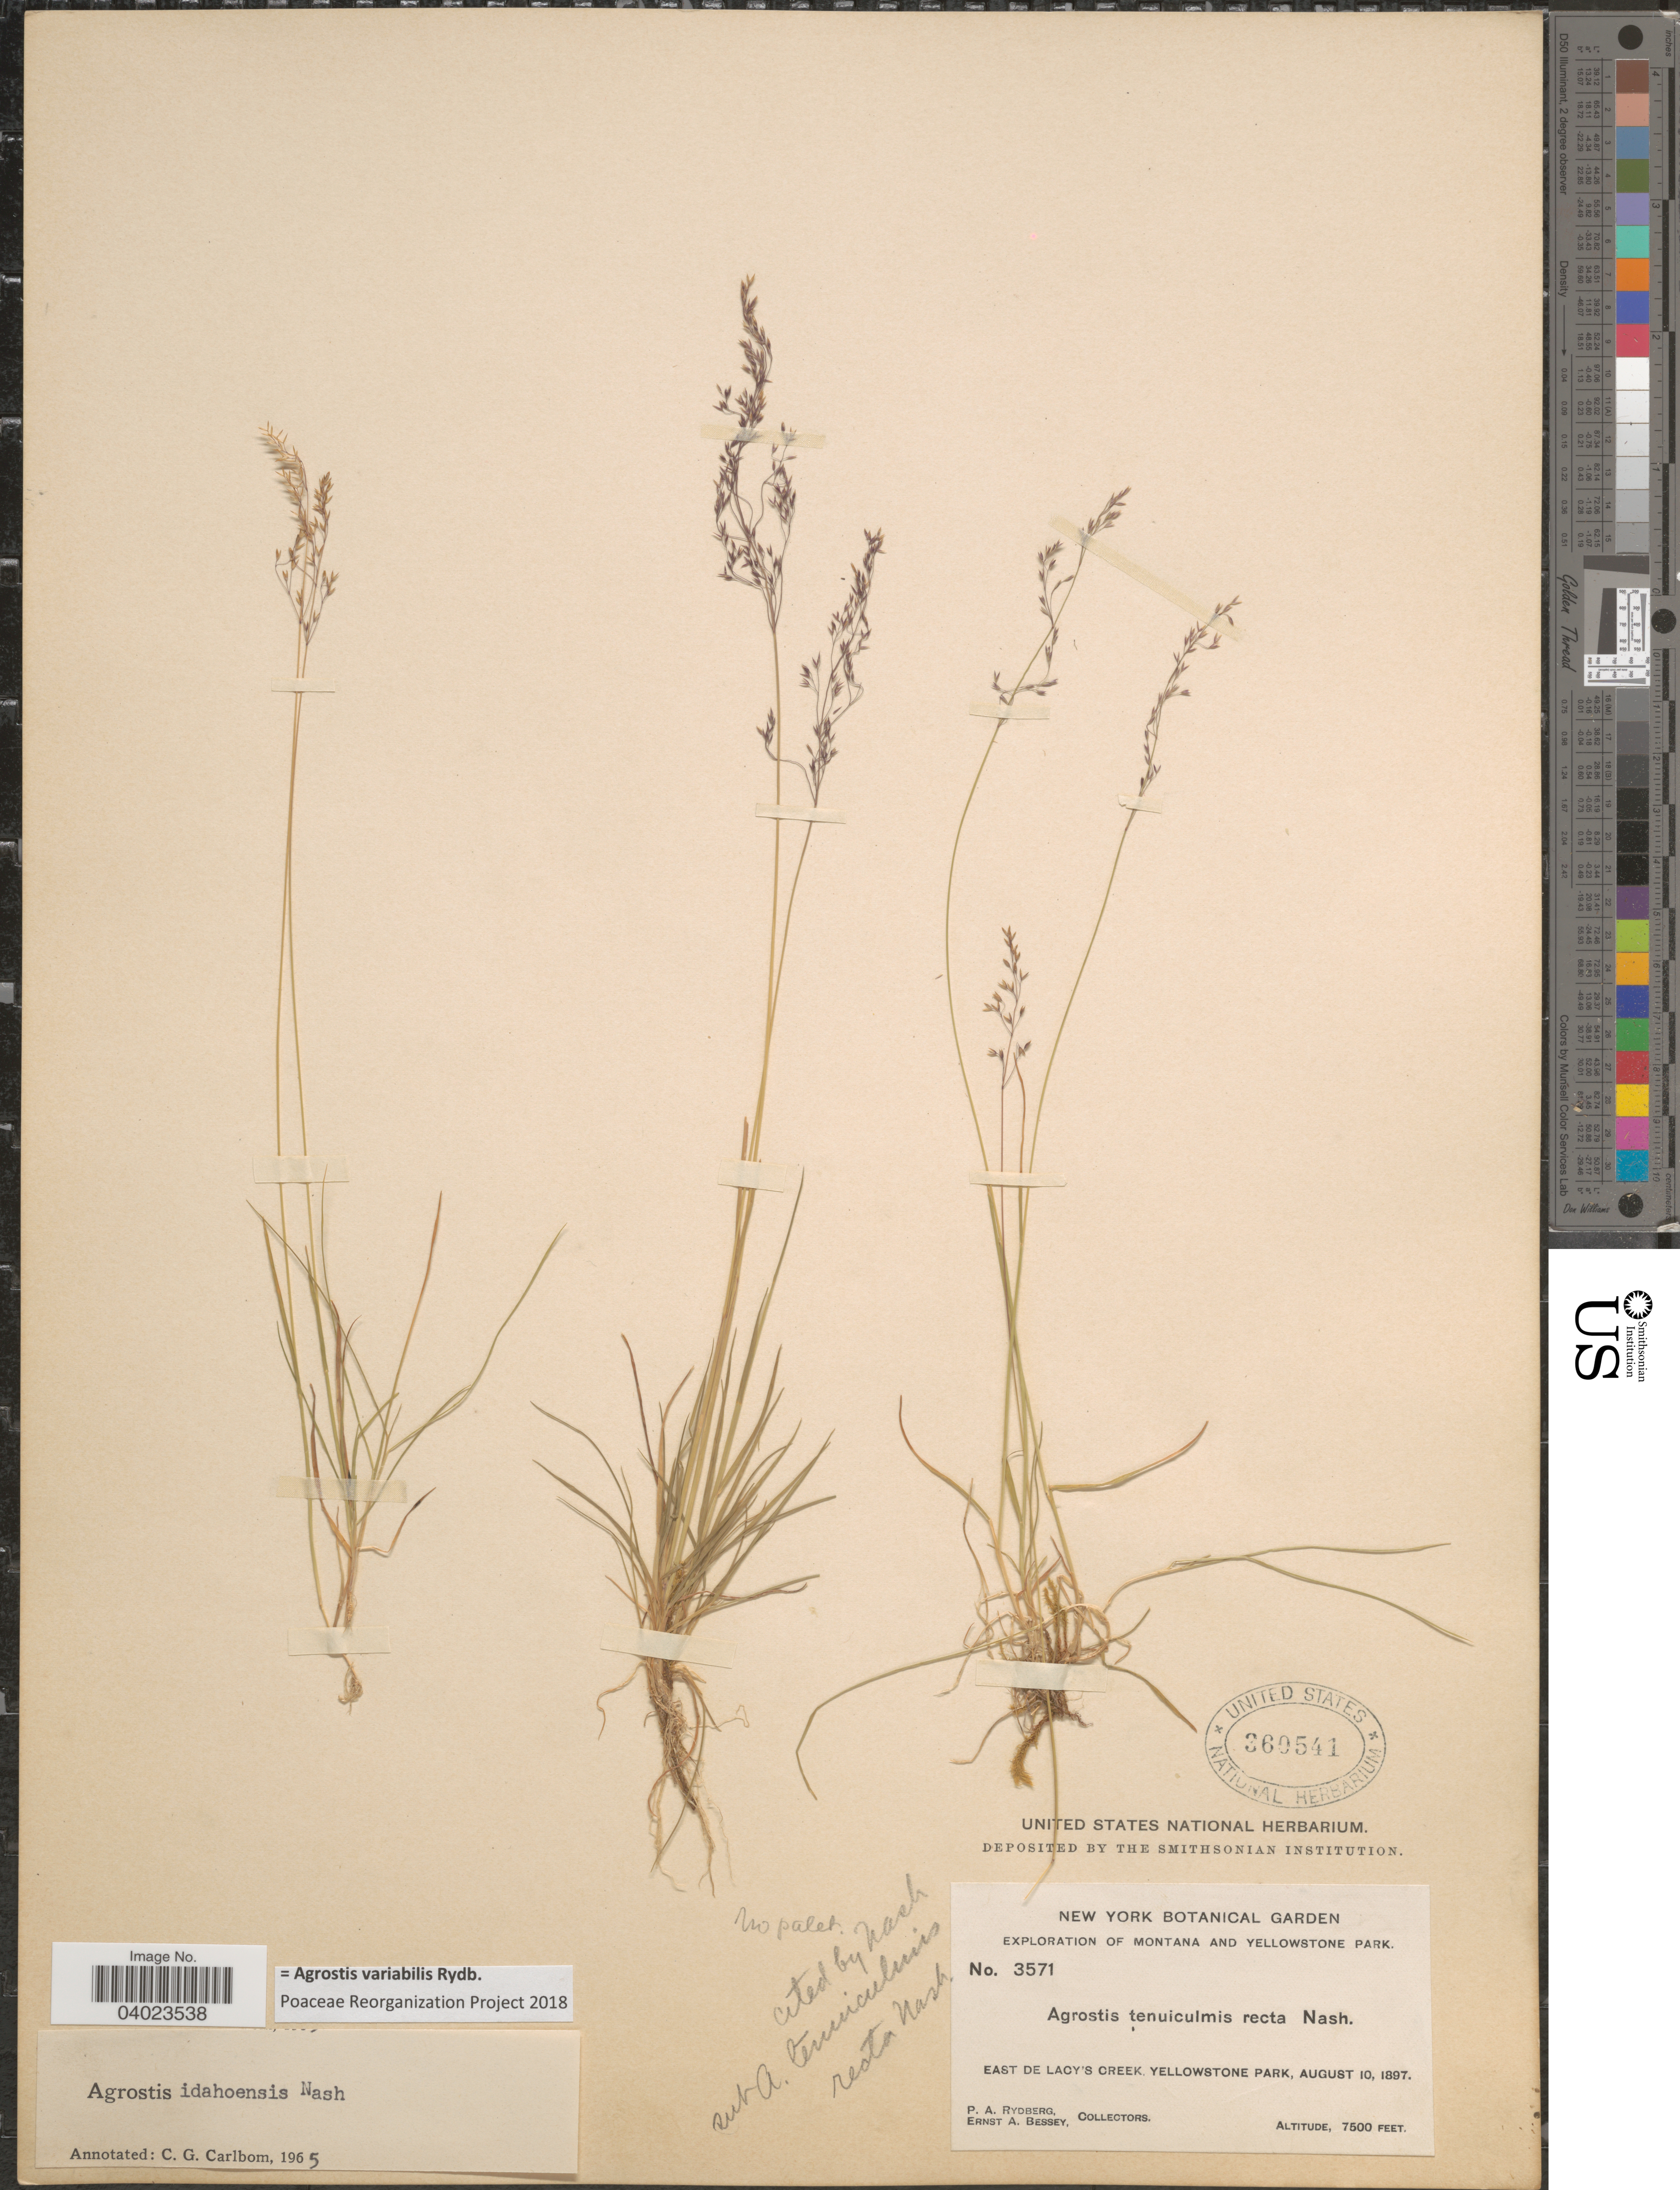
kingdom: Plantae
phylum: Tracheophyta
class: Liliopsida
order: Poales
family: Poaceae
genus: Agrostis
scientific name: Agrostis variabilis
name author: Rydb.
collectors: P. A. Rydberg & E. A. Bessey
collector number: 3571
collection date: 1897-08-10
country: United States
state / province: Wyoming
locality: East de Lacy's Creek, Yellowstone Park.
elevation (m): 2286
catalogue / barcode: US 360541